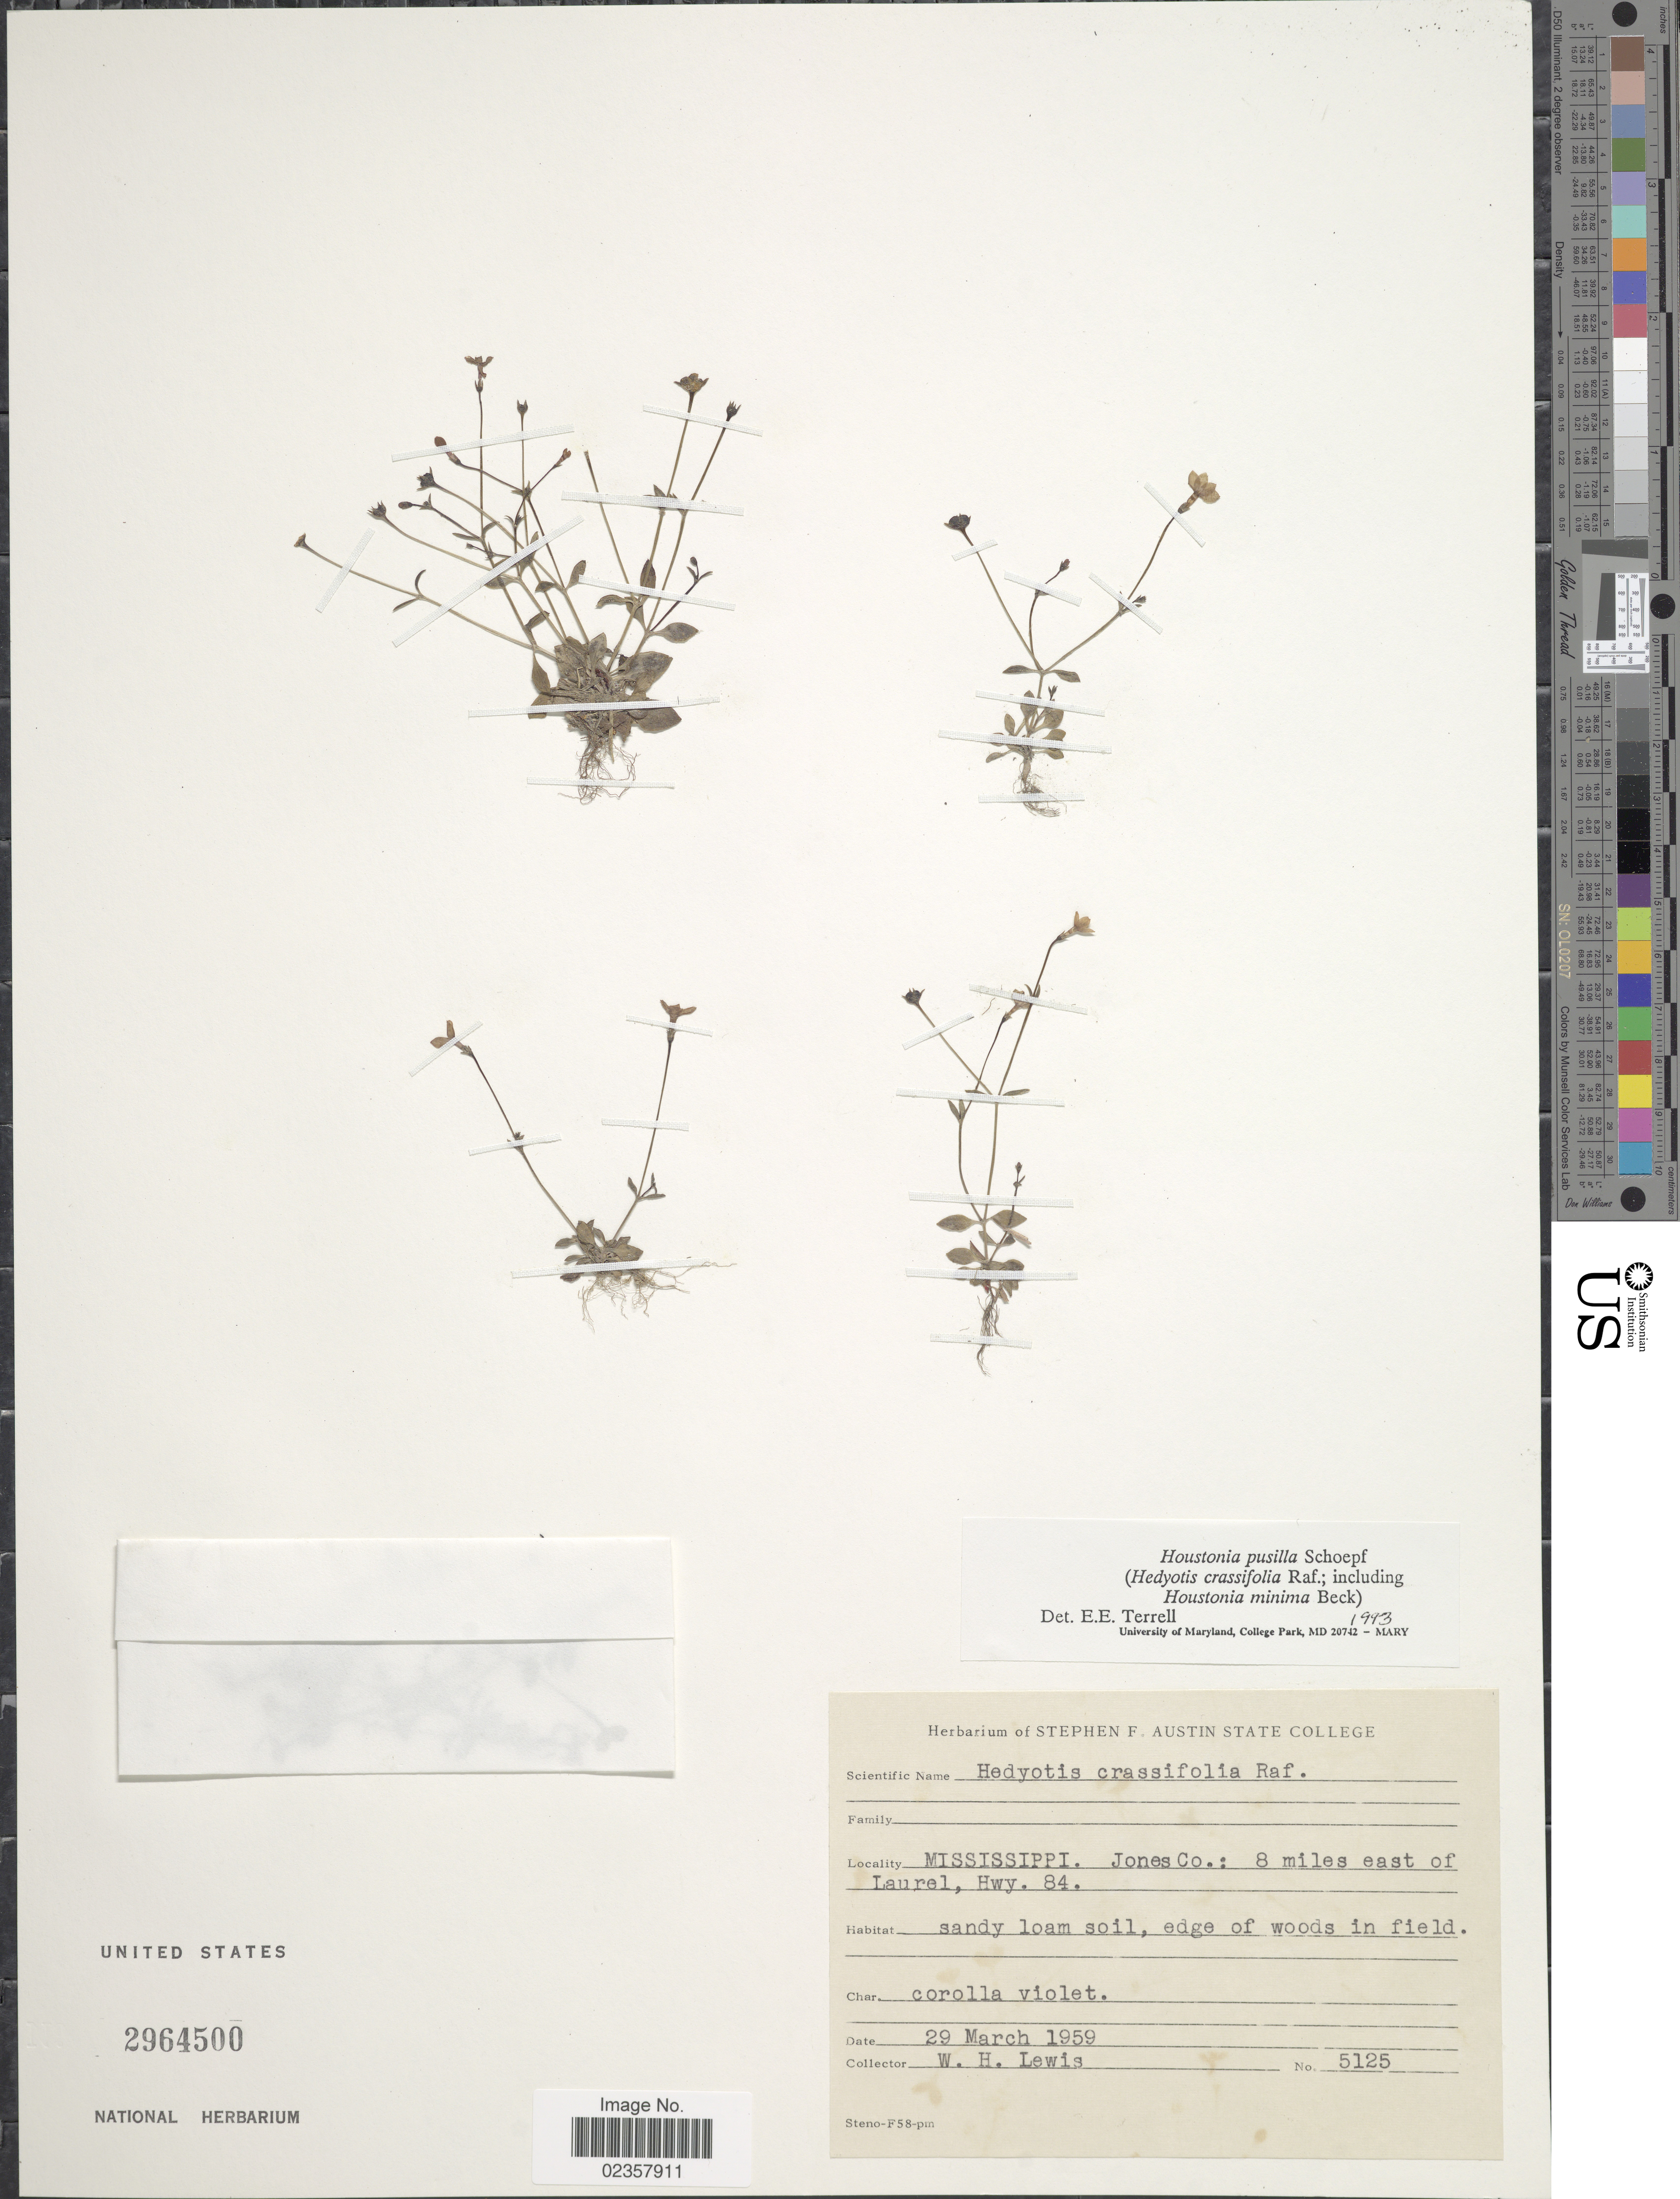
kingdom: Plantae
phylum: Tracheophyta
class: Magnoliopsida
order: Gentianales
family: Rubiaceae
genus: Houstonia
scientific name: Houstonia pusilla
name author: Schoepf.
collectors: W. H. Lewis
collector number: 5125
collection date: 1959-03-29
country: United States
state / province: Mississippi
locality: Missippio. Jones Co.: 8 miles east of Laurel, Hwy. 84.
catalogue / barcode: US 2964500